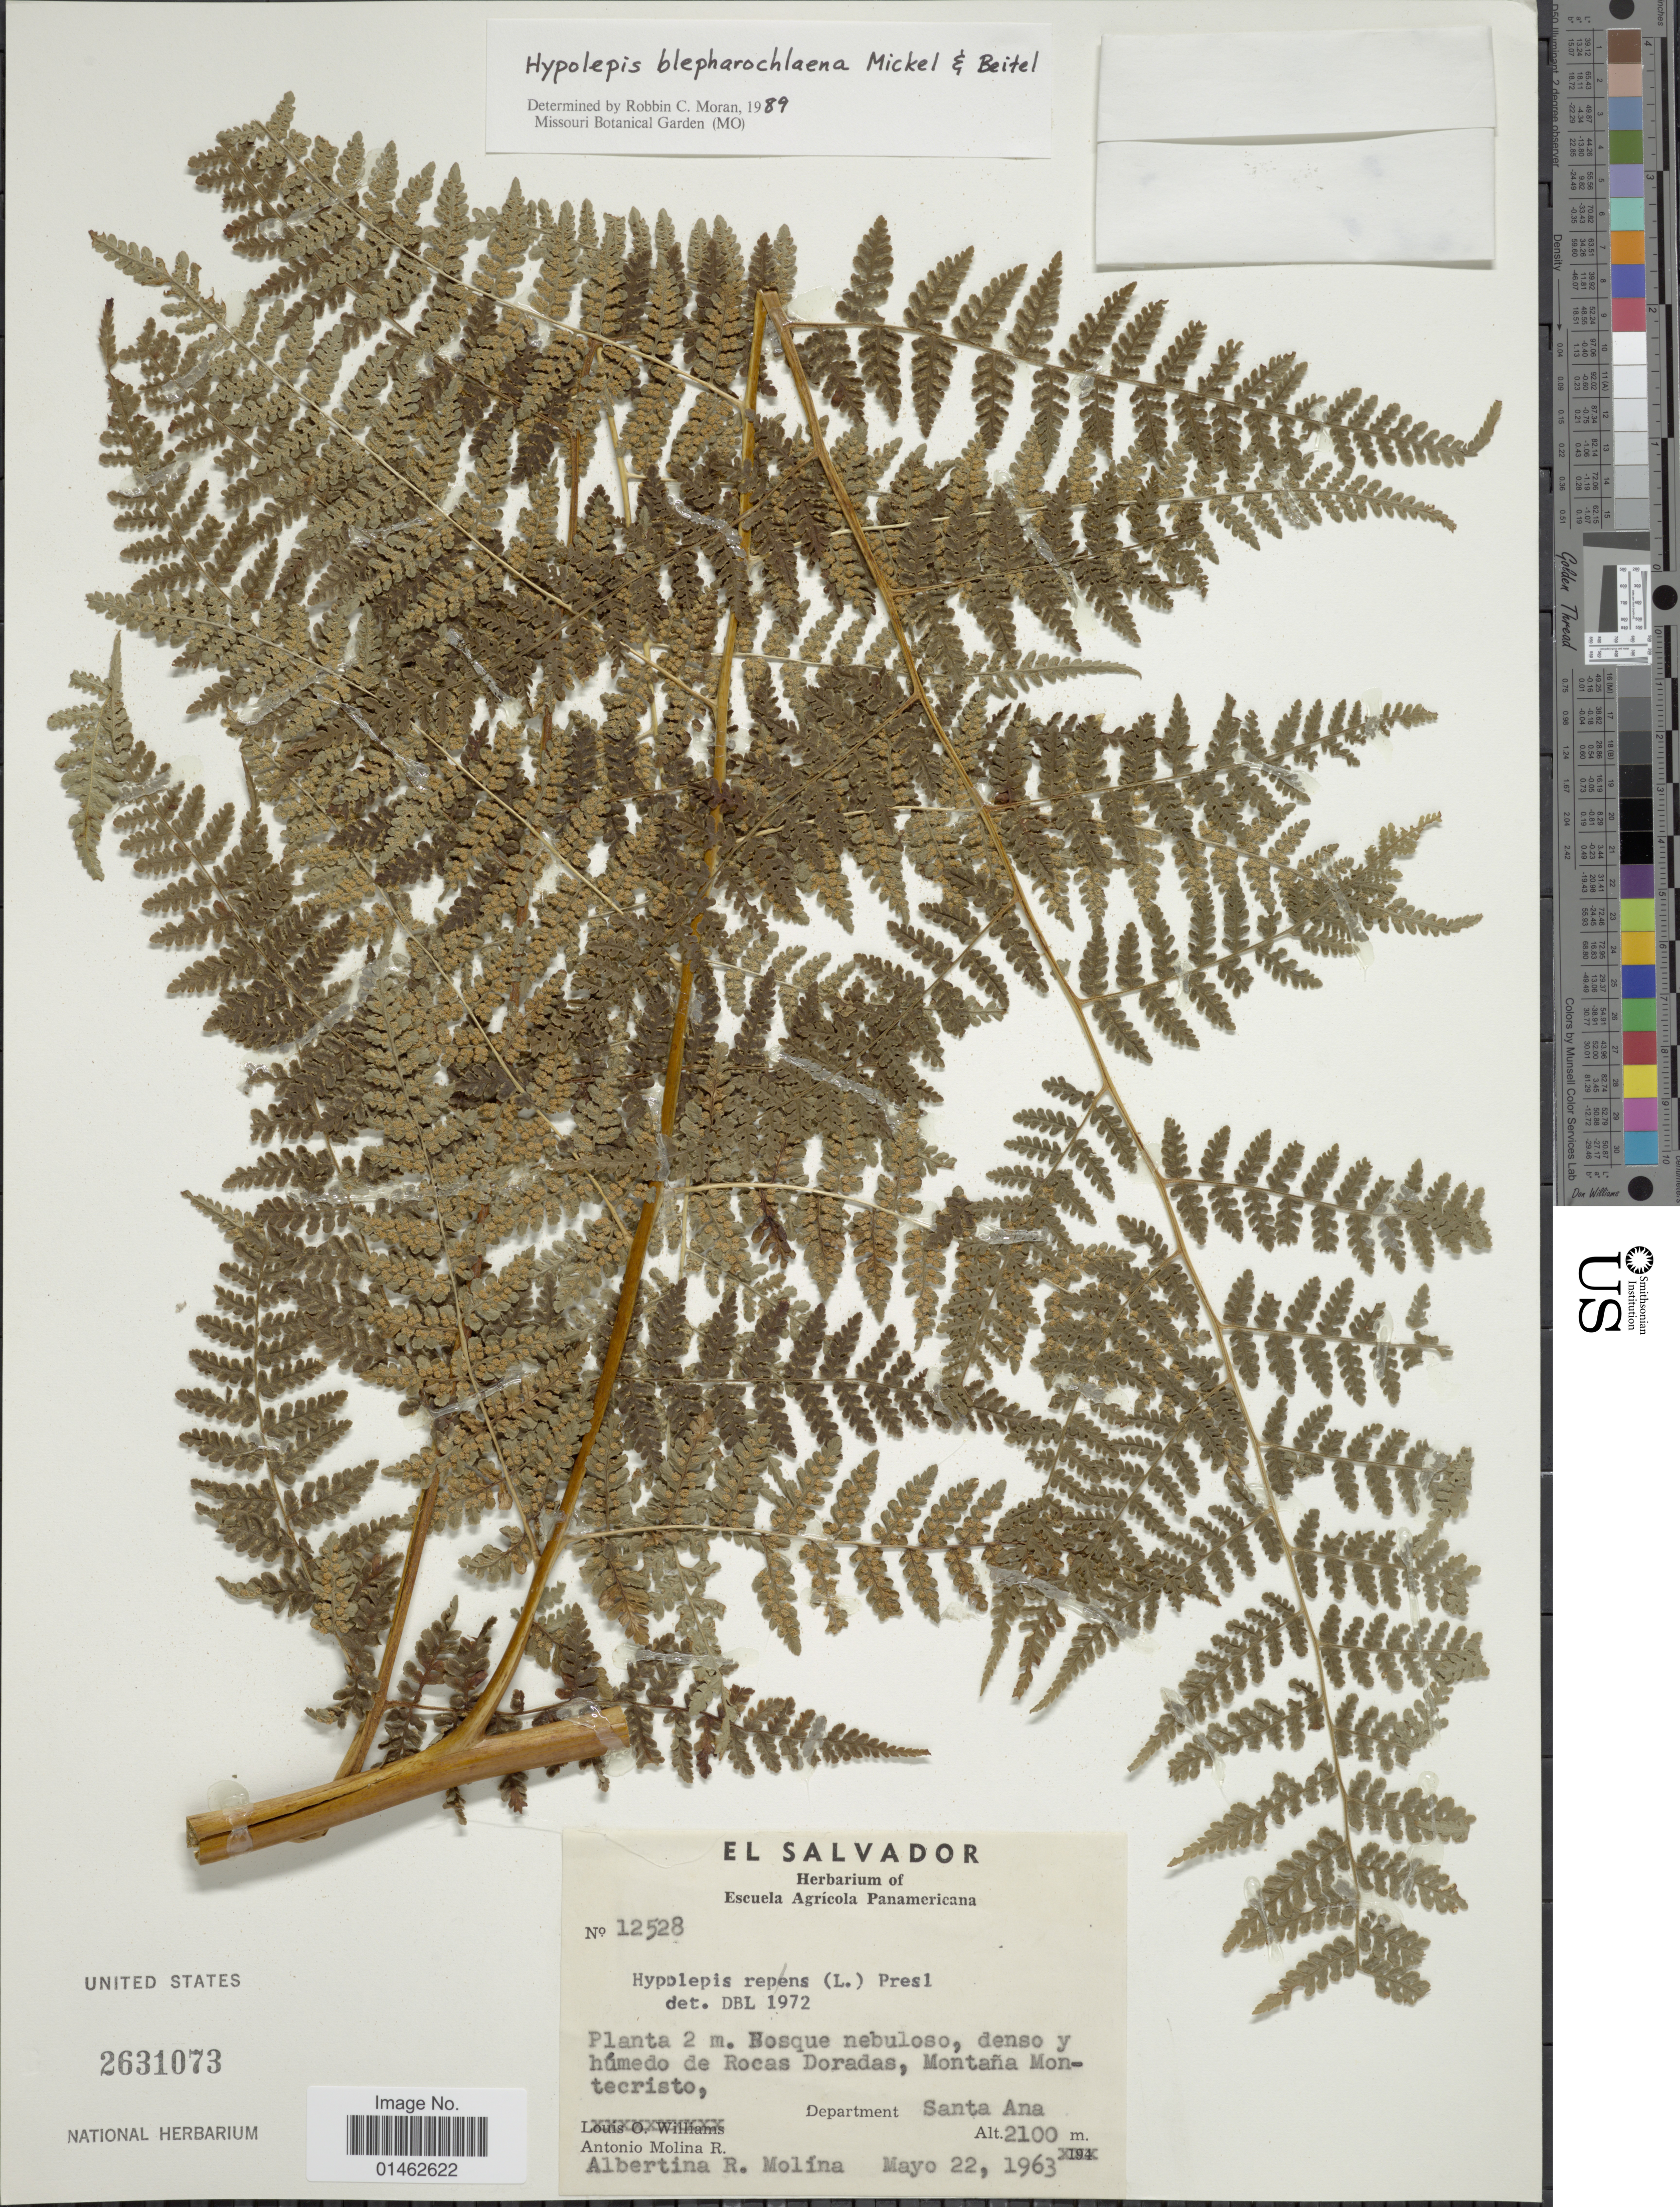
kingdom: Plantae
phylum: Tracheophyta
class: Polypodiopsida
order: Polypodiales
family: Dennstaedtiaceae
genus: Hypolepis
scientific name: Hypolepis blepharochlaena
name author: Mickel & Beitel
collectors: A. Molina R. & A. R. Molina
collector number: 12528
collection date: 1963-05-22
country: El Salvador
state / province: Santa Ana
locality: Denso y húmedo de Rocas Doradas, Montaña Montecristo, Department Santa Ana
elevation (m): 2100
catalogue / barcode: US 2631073